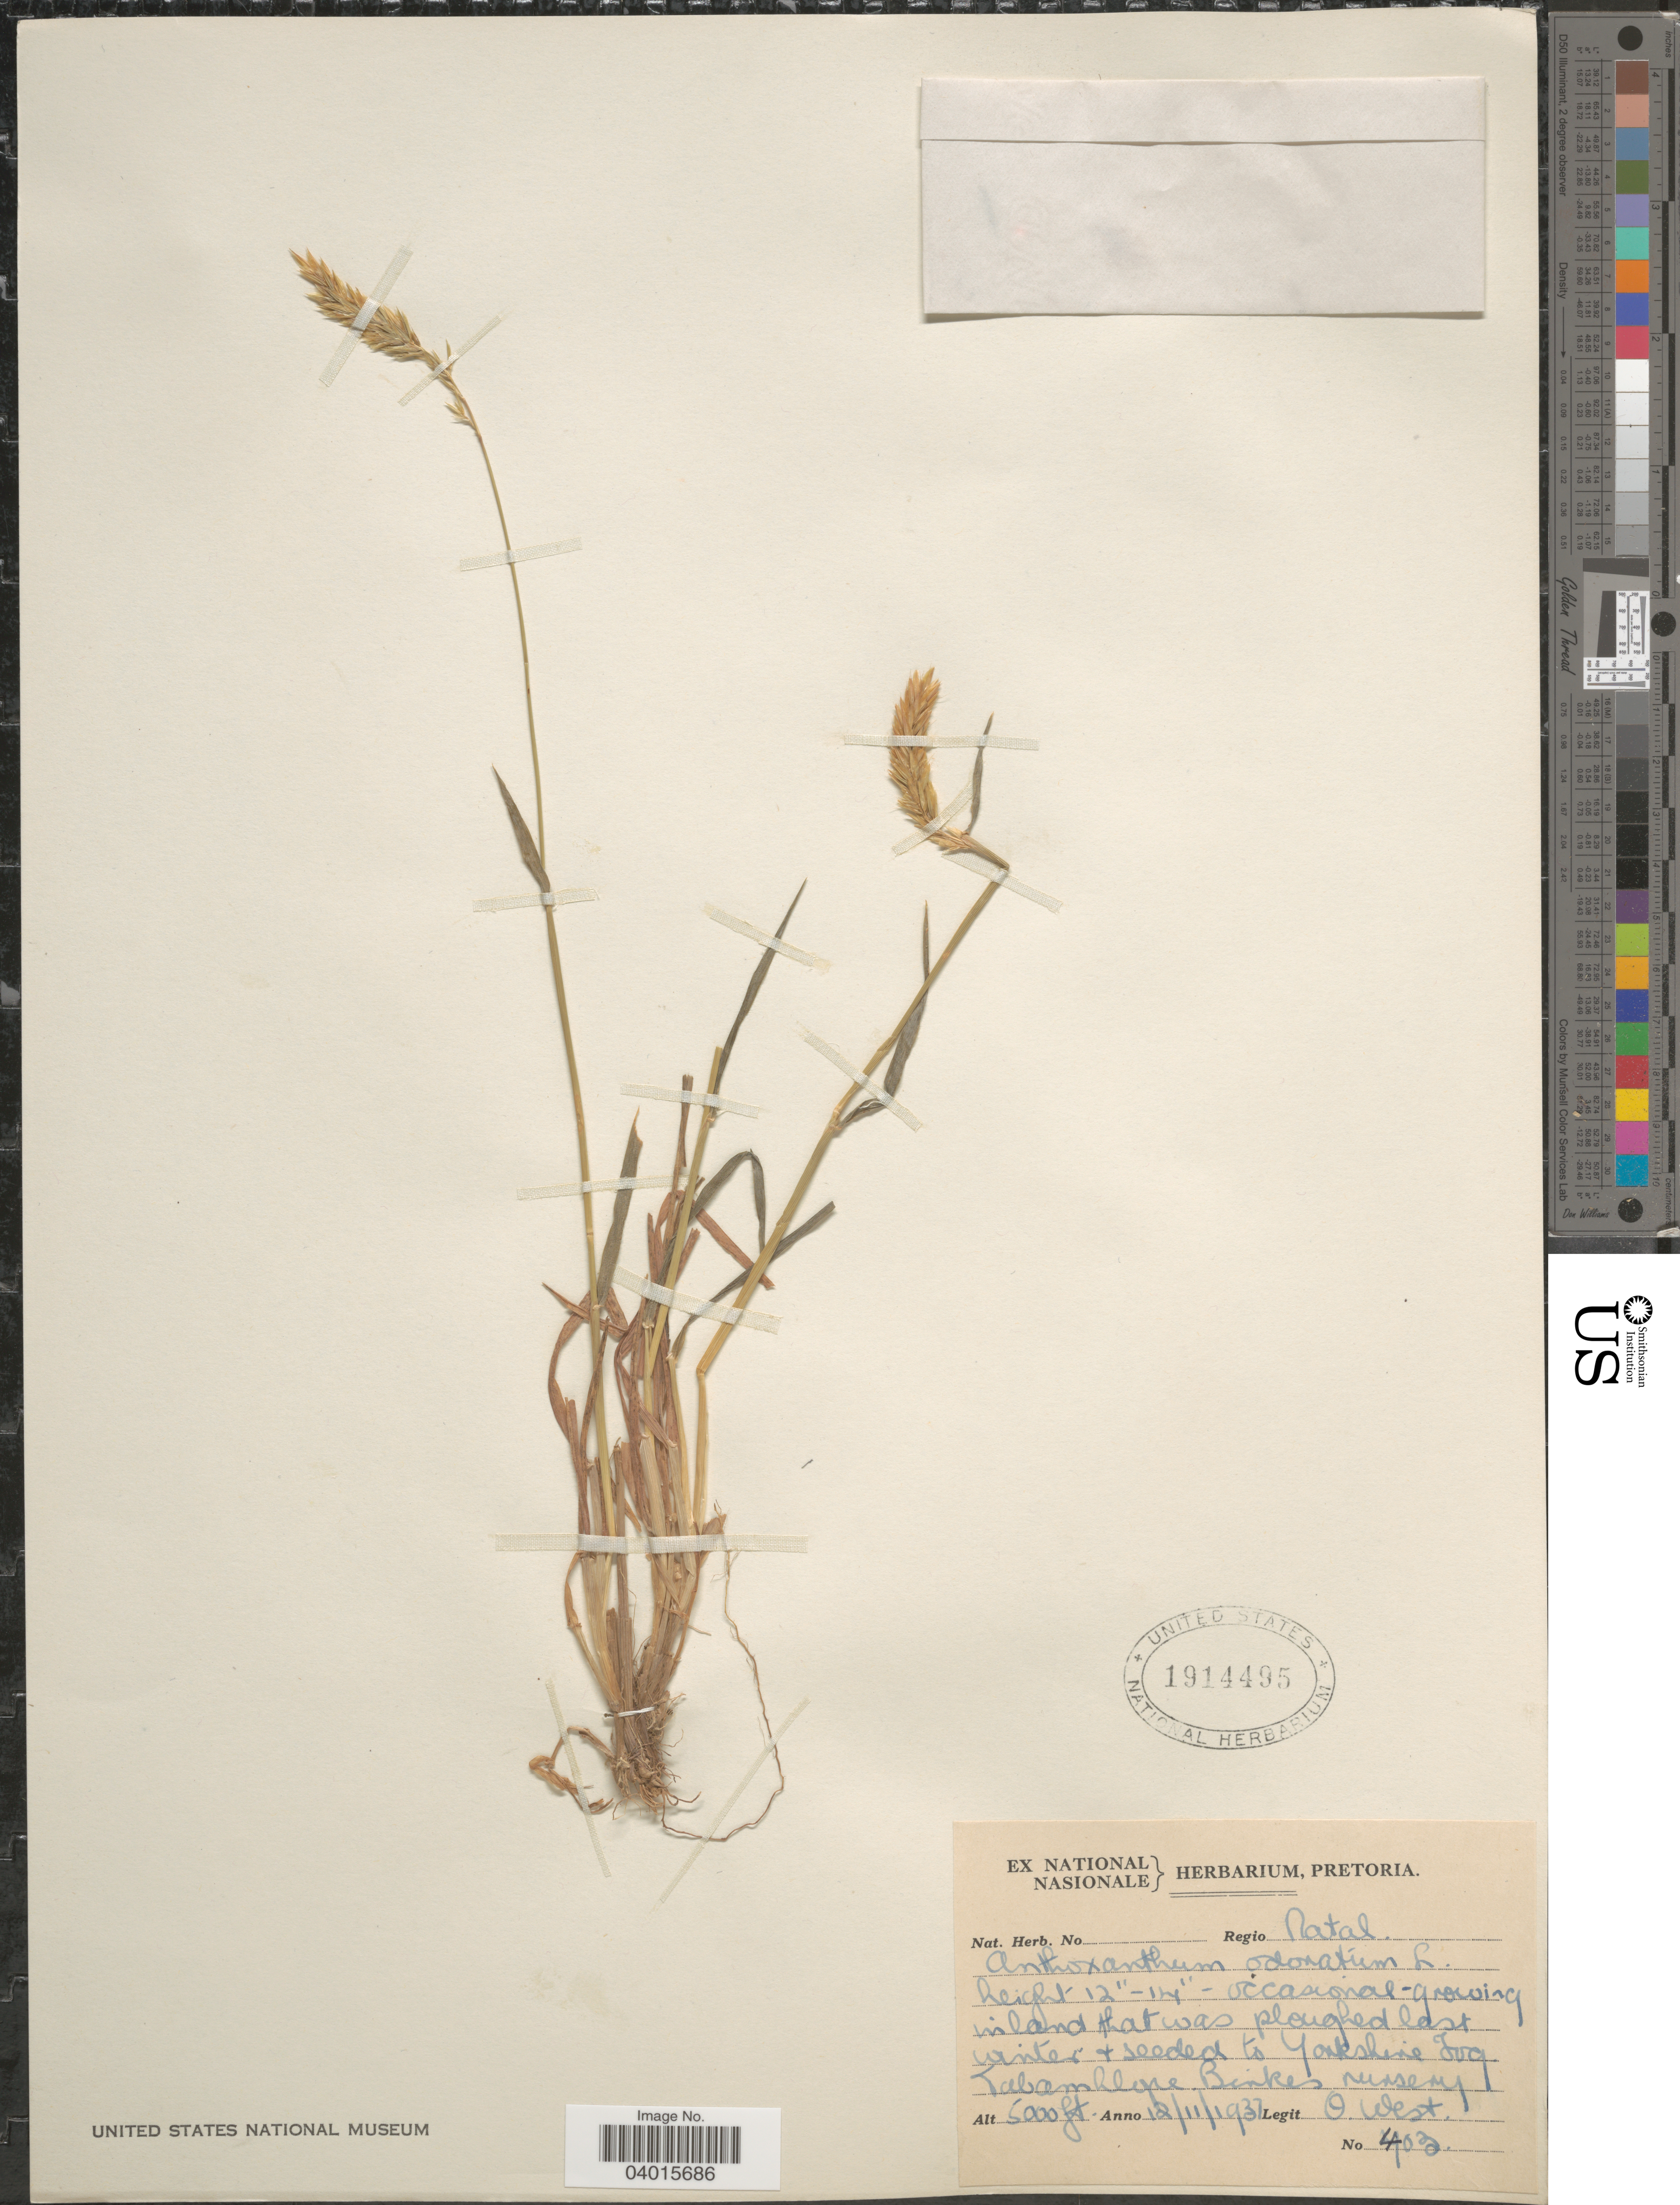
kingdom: Plantae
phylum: Tracheophyta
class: Liliopsida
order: Poales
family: Poaceae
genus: Anthoxanthum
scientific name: Anthoxanthum odoratum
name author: L.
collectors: O. West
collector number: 403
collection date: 1937-11-12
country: South Africa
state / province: KwaZulu-Natal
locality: Regio Natal. To Yorkshire Tvq [interpreted]. Tabamhlope. Binkes nursery.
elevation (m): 1524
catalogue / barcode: US 1914495